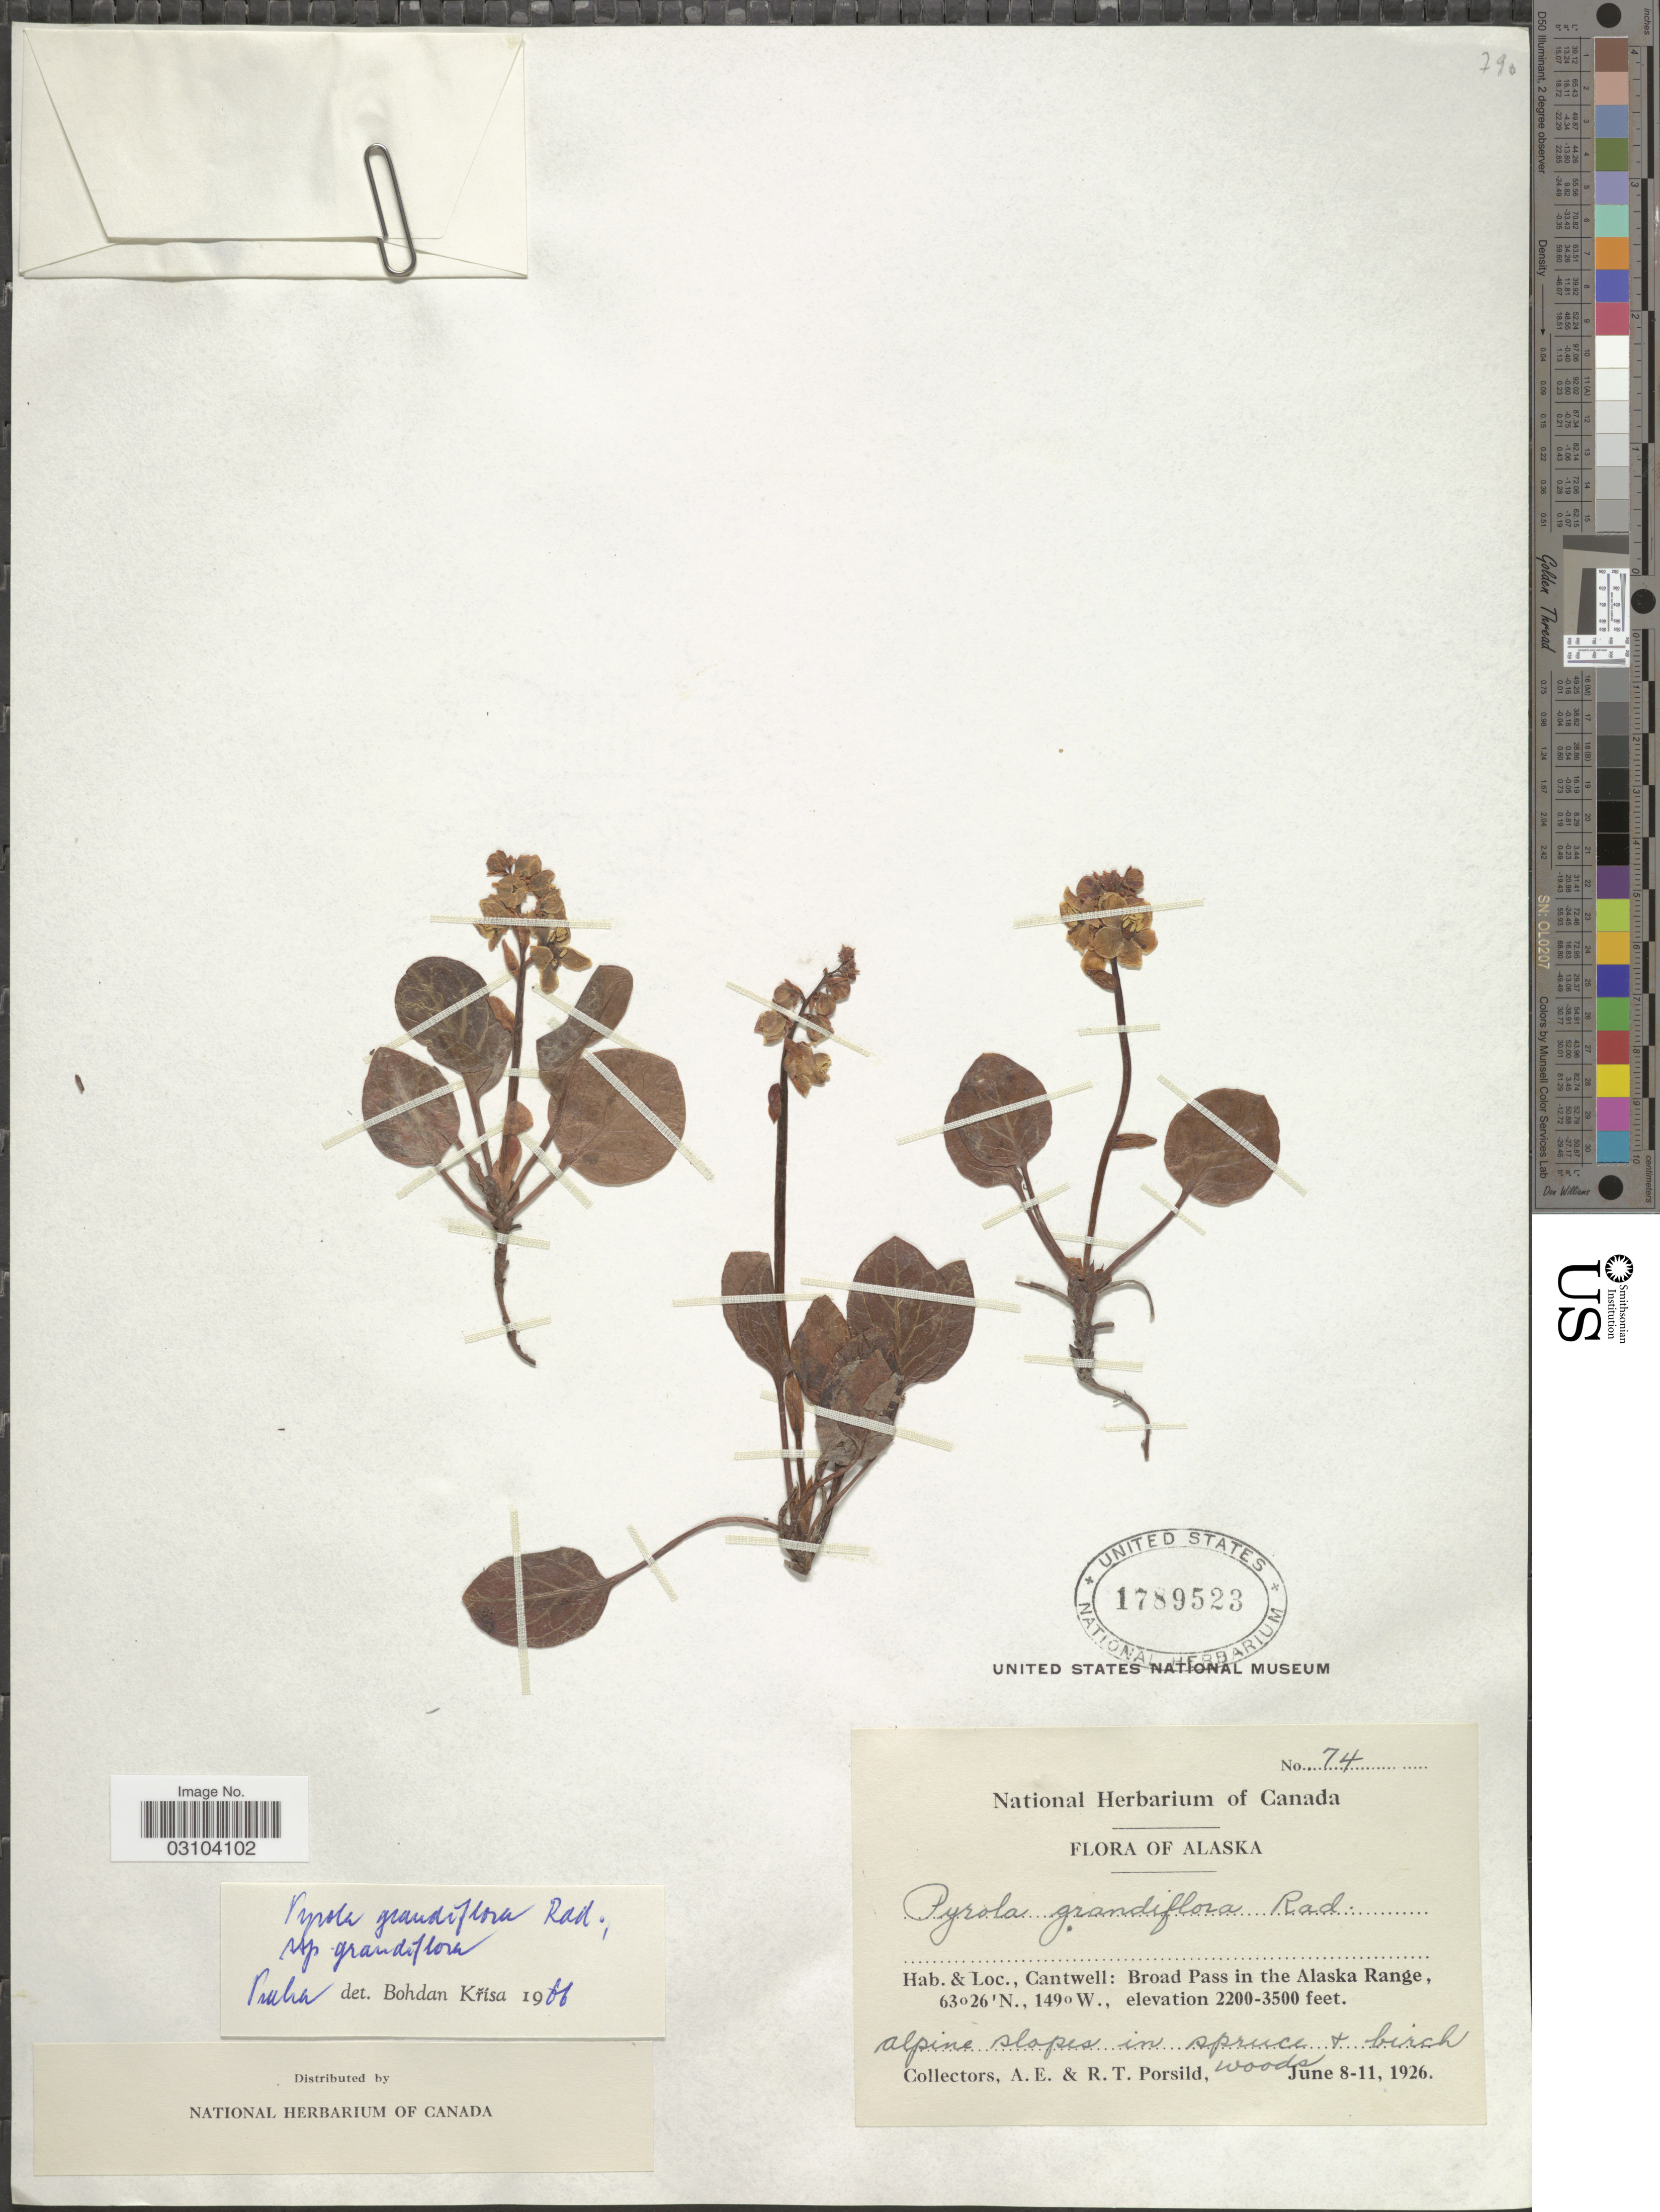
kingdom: Plantae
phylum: Tracheophyta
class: Magnoliopsida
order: Ericales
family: Ericaceae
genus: Pyrola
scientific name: Pyrola grandiflora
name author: Radius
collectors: A. E. Porsild & R. T. Porsild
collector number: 74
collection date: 1926-06-08/1926-06-11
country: United States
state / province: Alaska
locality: Cantwell: Broad Pass in the Alaska Range.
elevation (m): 671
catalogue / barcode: US 1789523